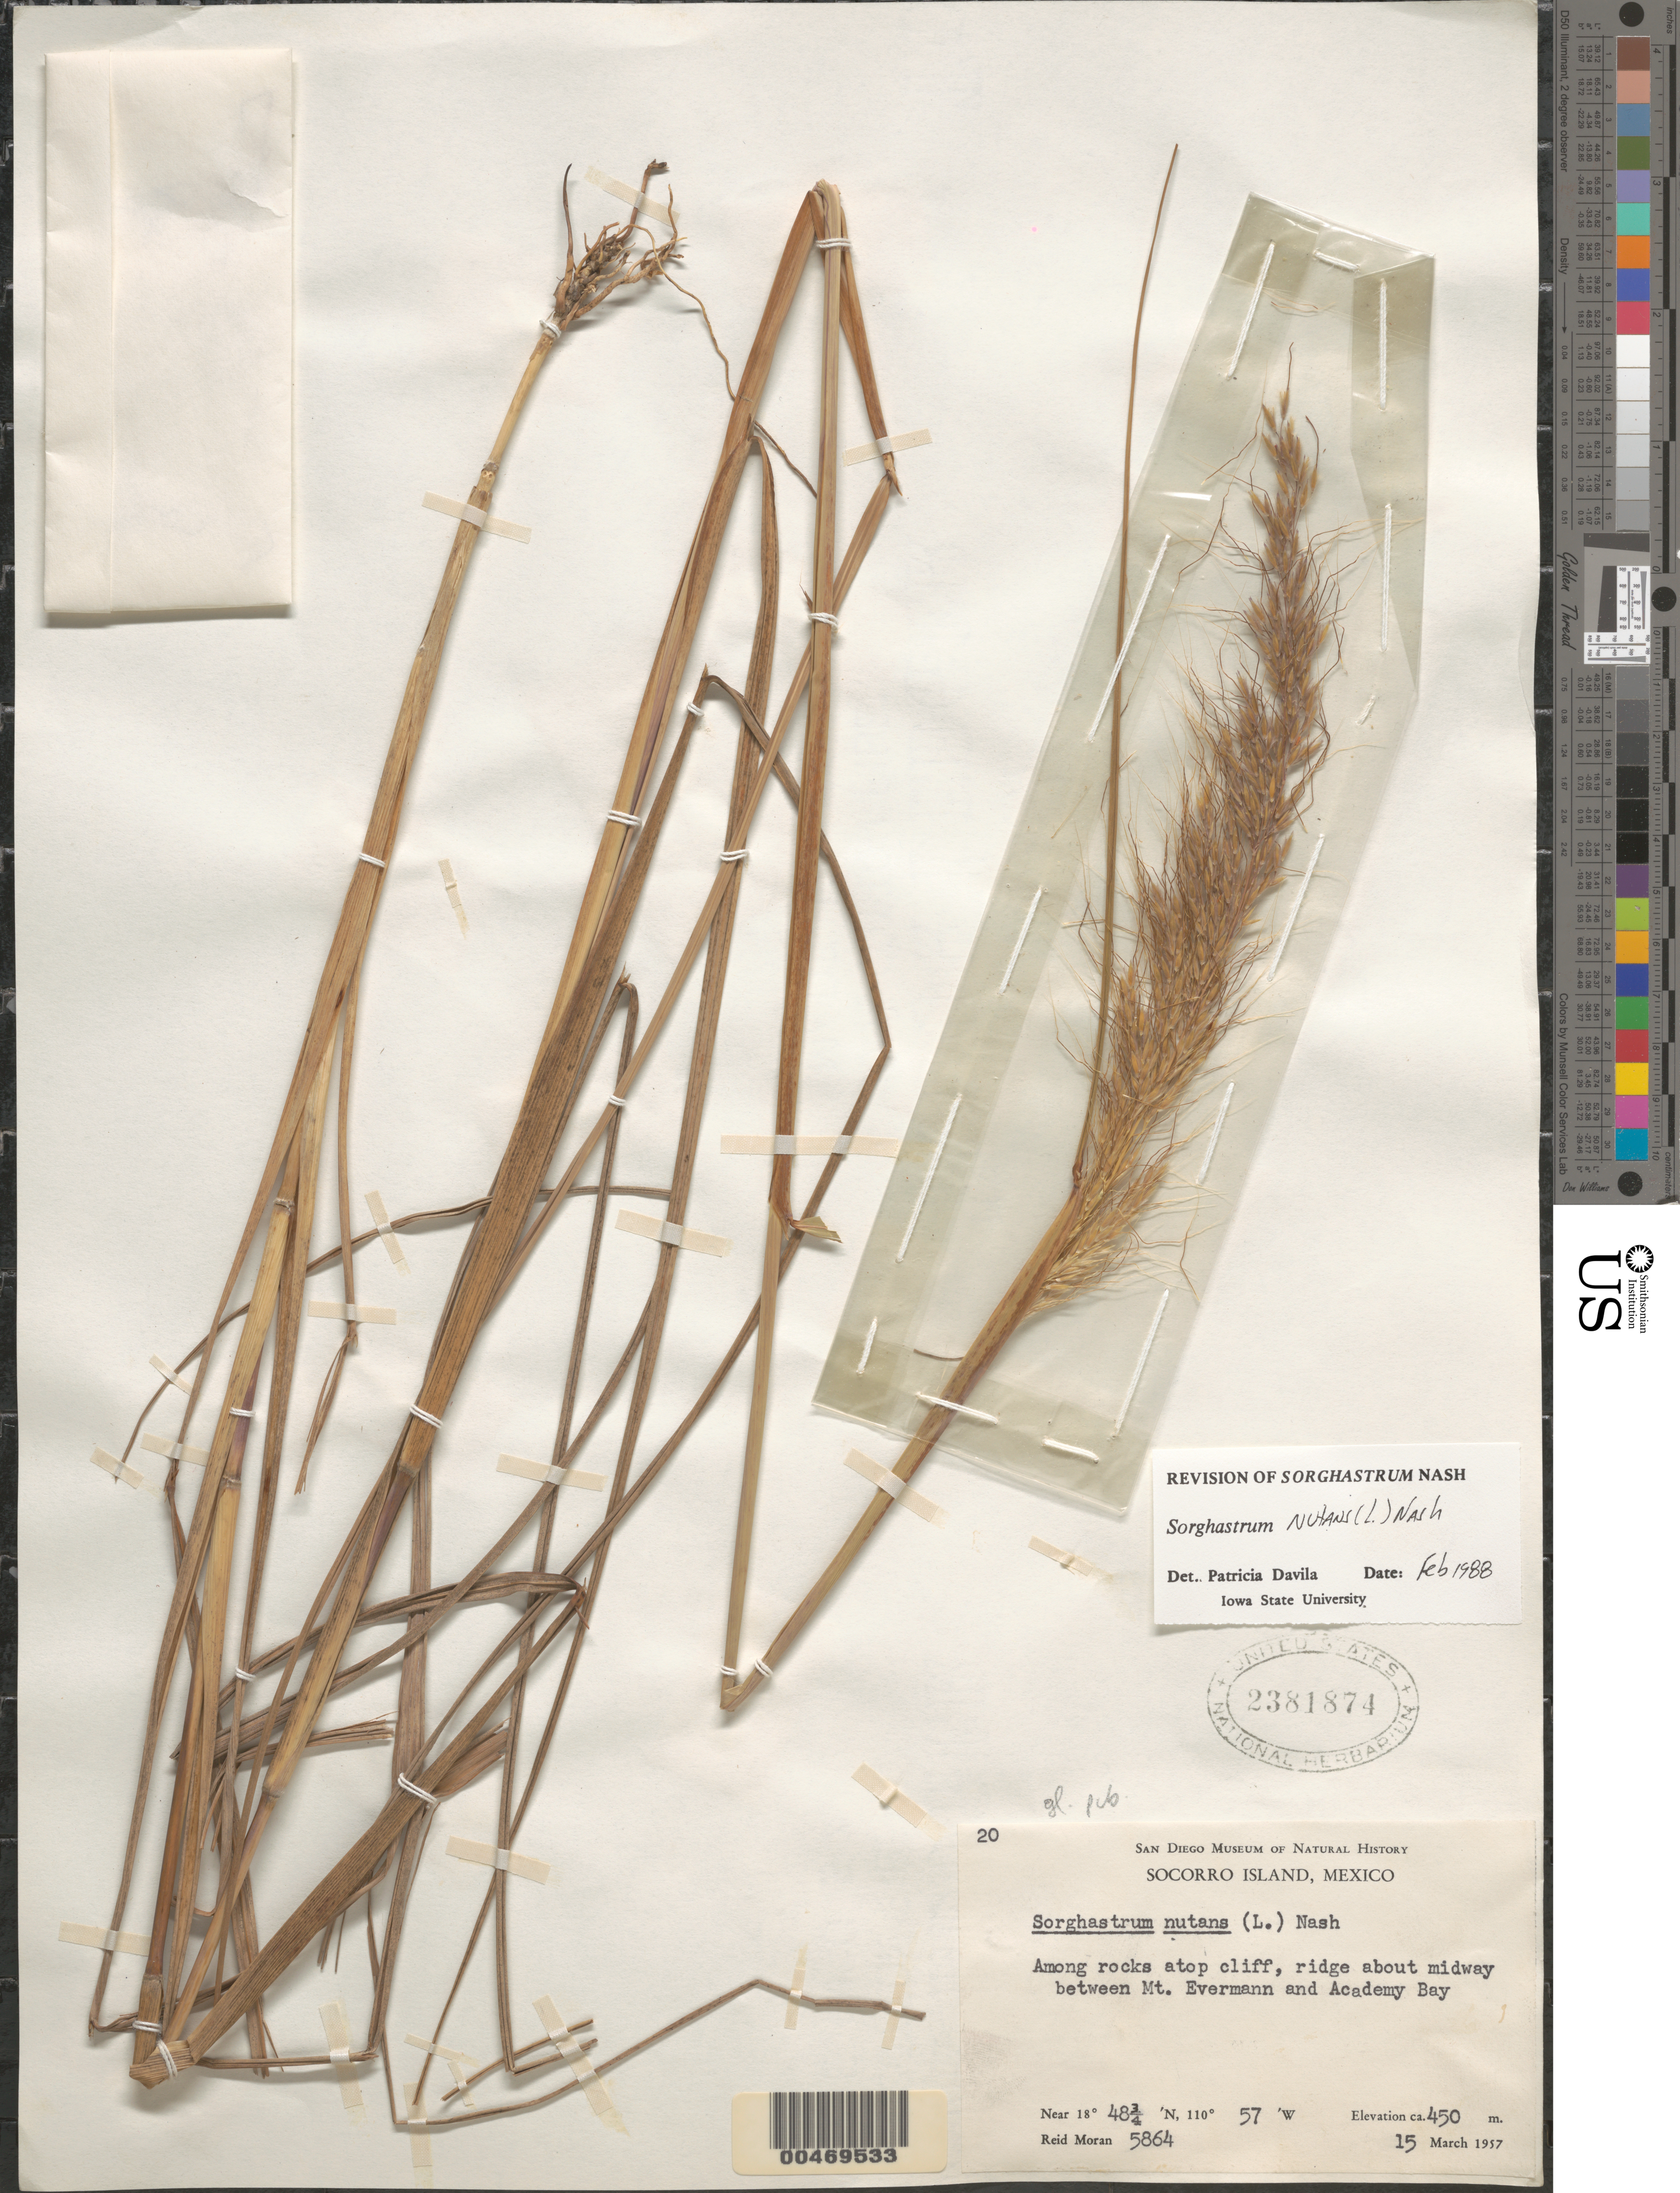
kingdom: Plantae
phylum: Tracheophyta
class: Liliopsida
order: Poales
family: Poaceae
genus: Sorghastrum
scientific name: Sorghastrum nutans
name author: (L.) Nash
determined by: Dávila, P. D.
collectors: R. V. Moran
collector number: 5864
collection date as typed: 15 Mar 1957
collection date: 1957-03-15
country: Mexico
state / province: Colima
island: Socorro Island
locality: Ridge about midway between Mt. Evermann & Academy Bay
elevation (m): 450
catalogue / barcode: US 2381874